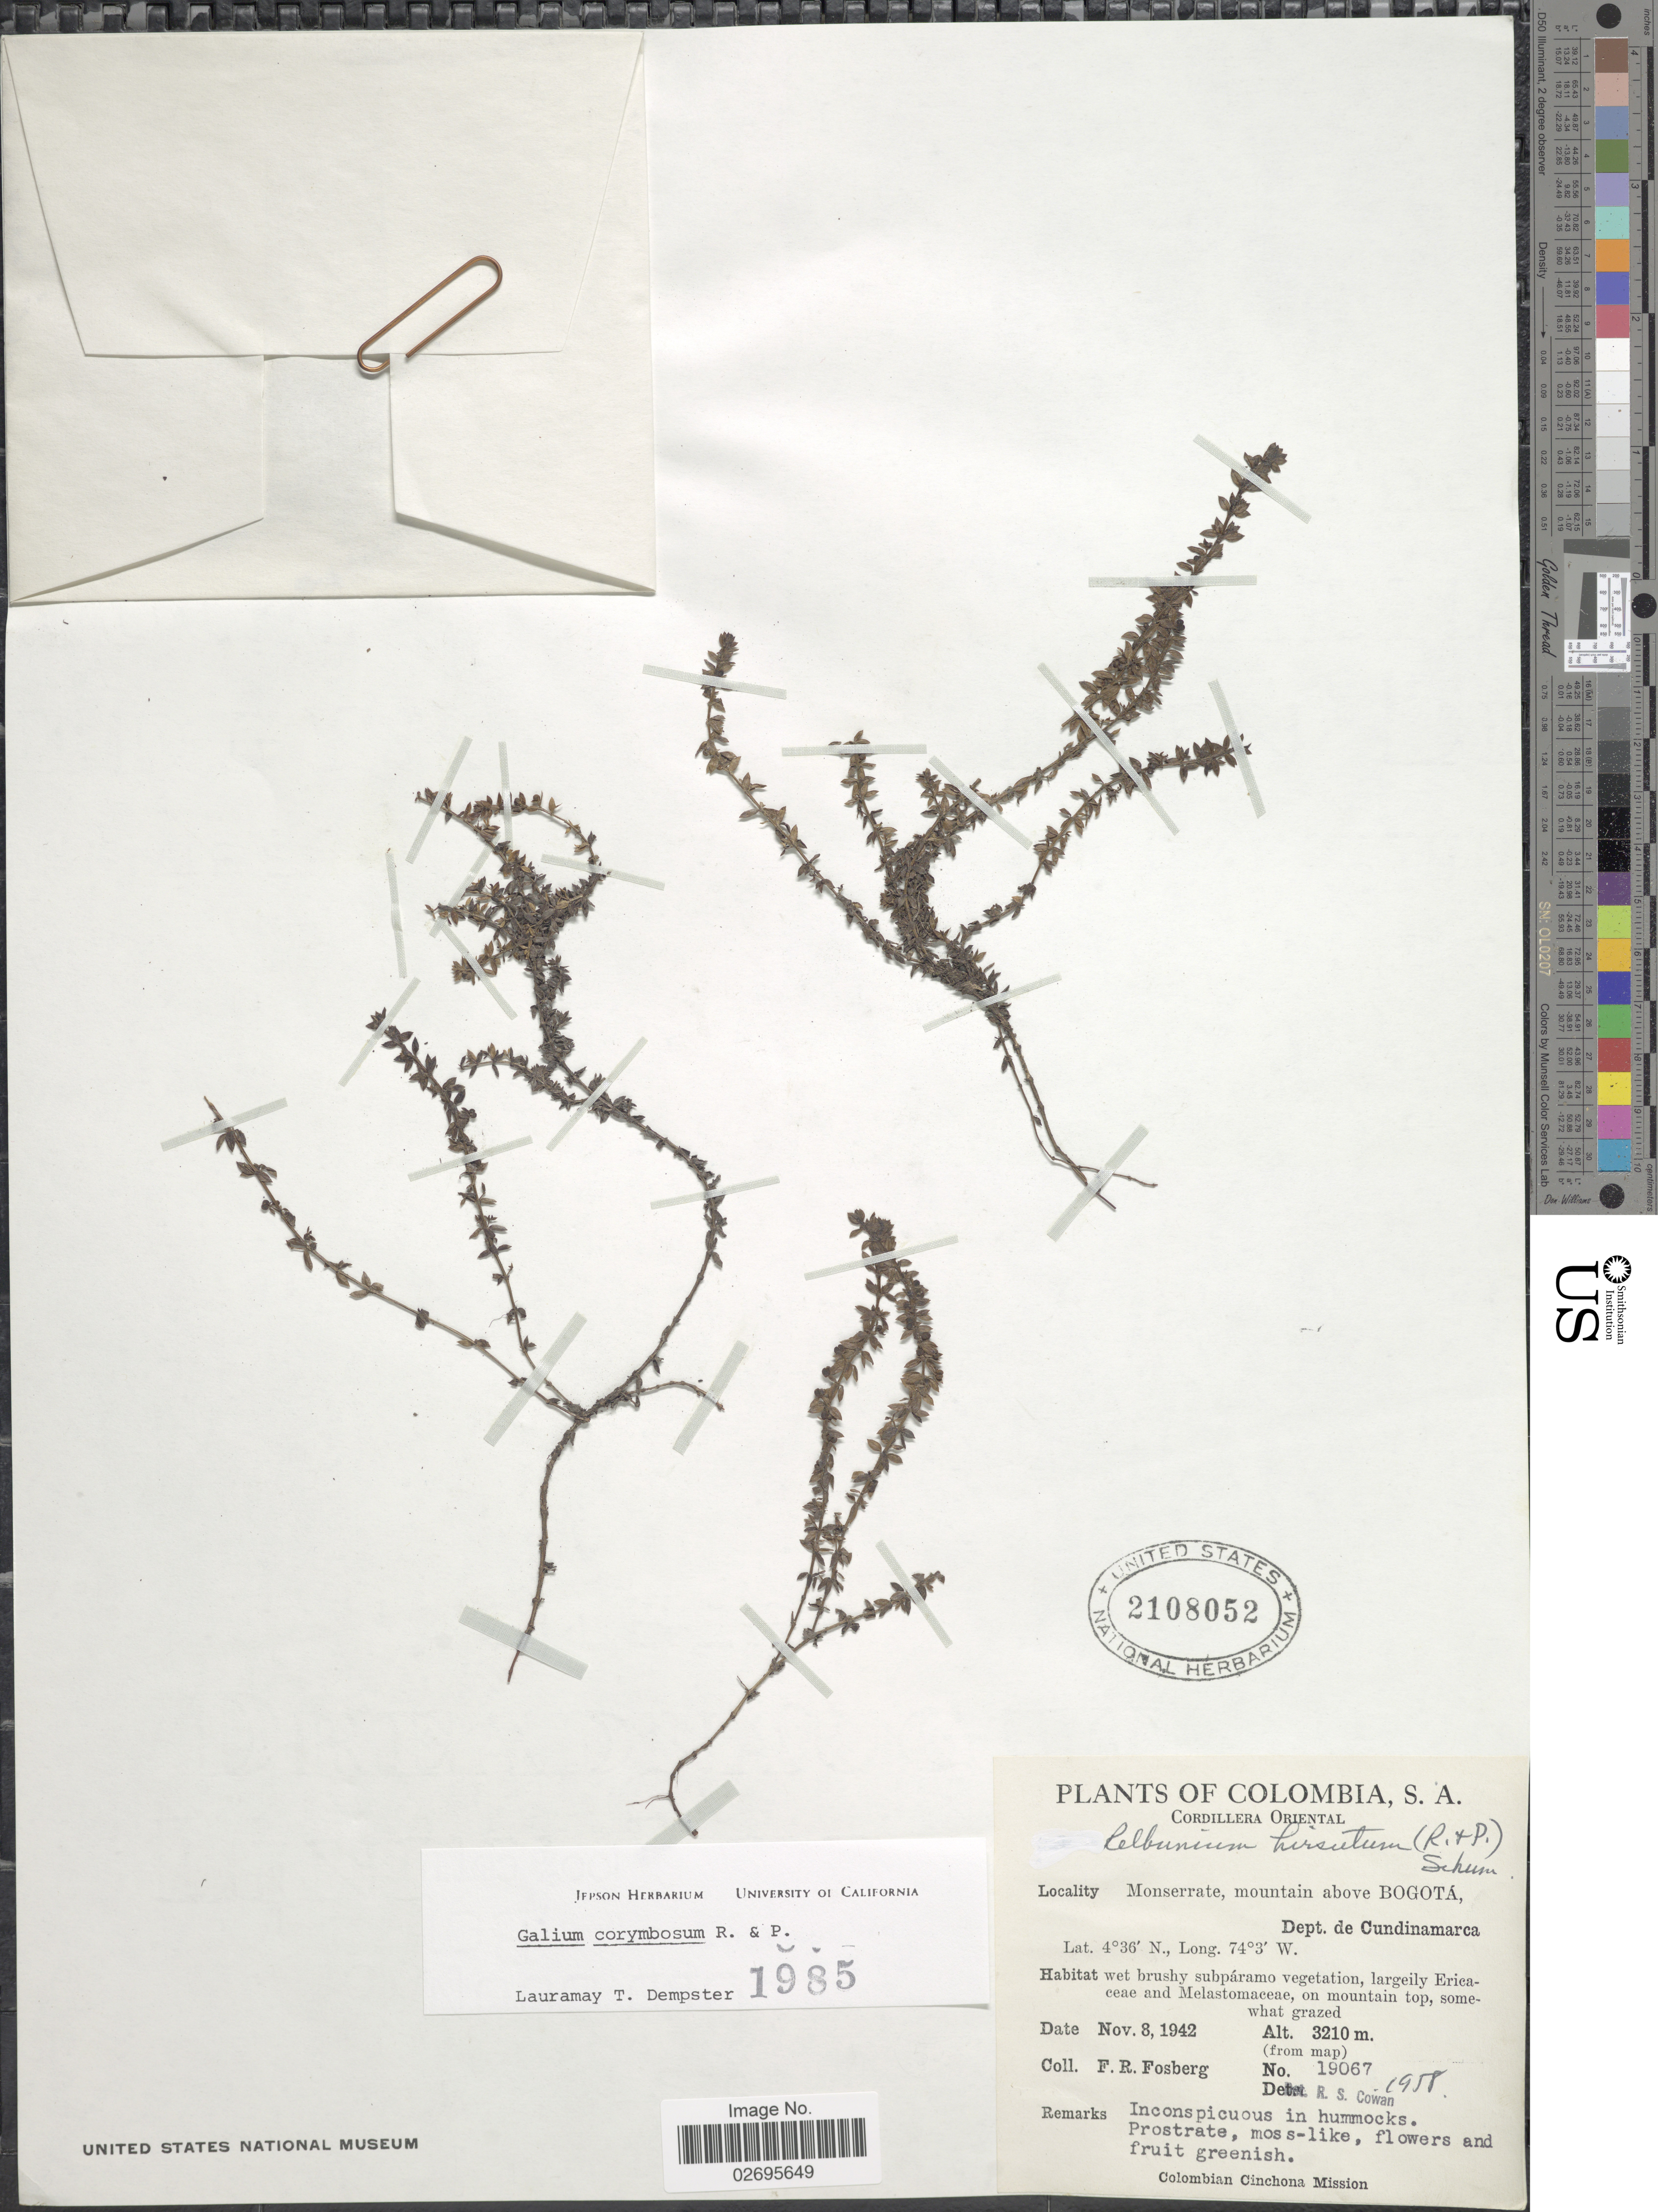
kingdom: Plantae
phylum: Tracheophyta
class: Magnoliopsida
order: Gentianales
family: Rubiaceae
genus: Galium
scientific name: Galium corymbosum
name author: Ruiz & Pav.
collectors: F. R. Fosberg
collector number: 19067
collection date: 1942-11-08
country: Colombia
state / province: Cundinamarca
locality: Cordillera Oriental, Monserrate, mountain above Bogota, Dept. de Cundinamarca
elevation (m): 3210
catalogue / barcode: US 2108052